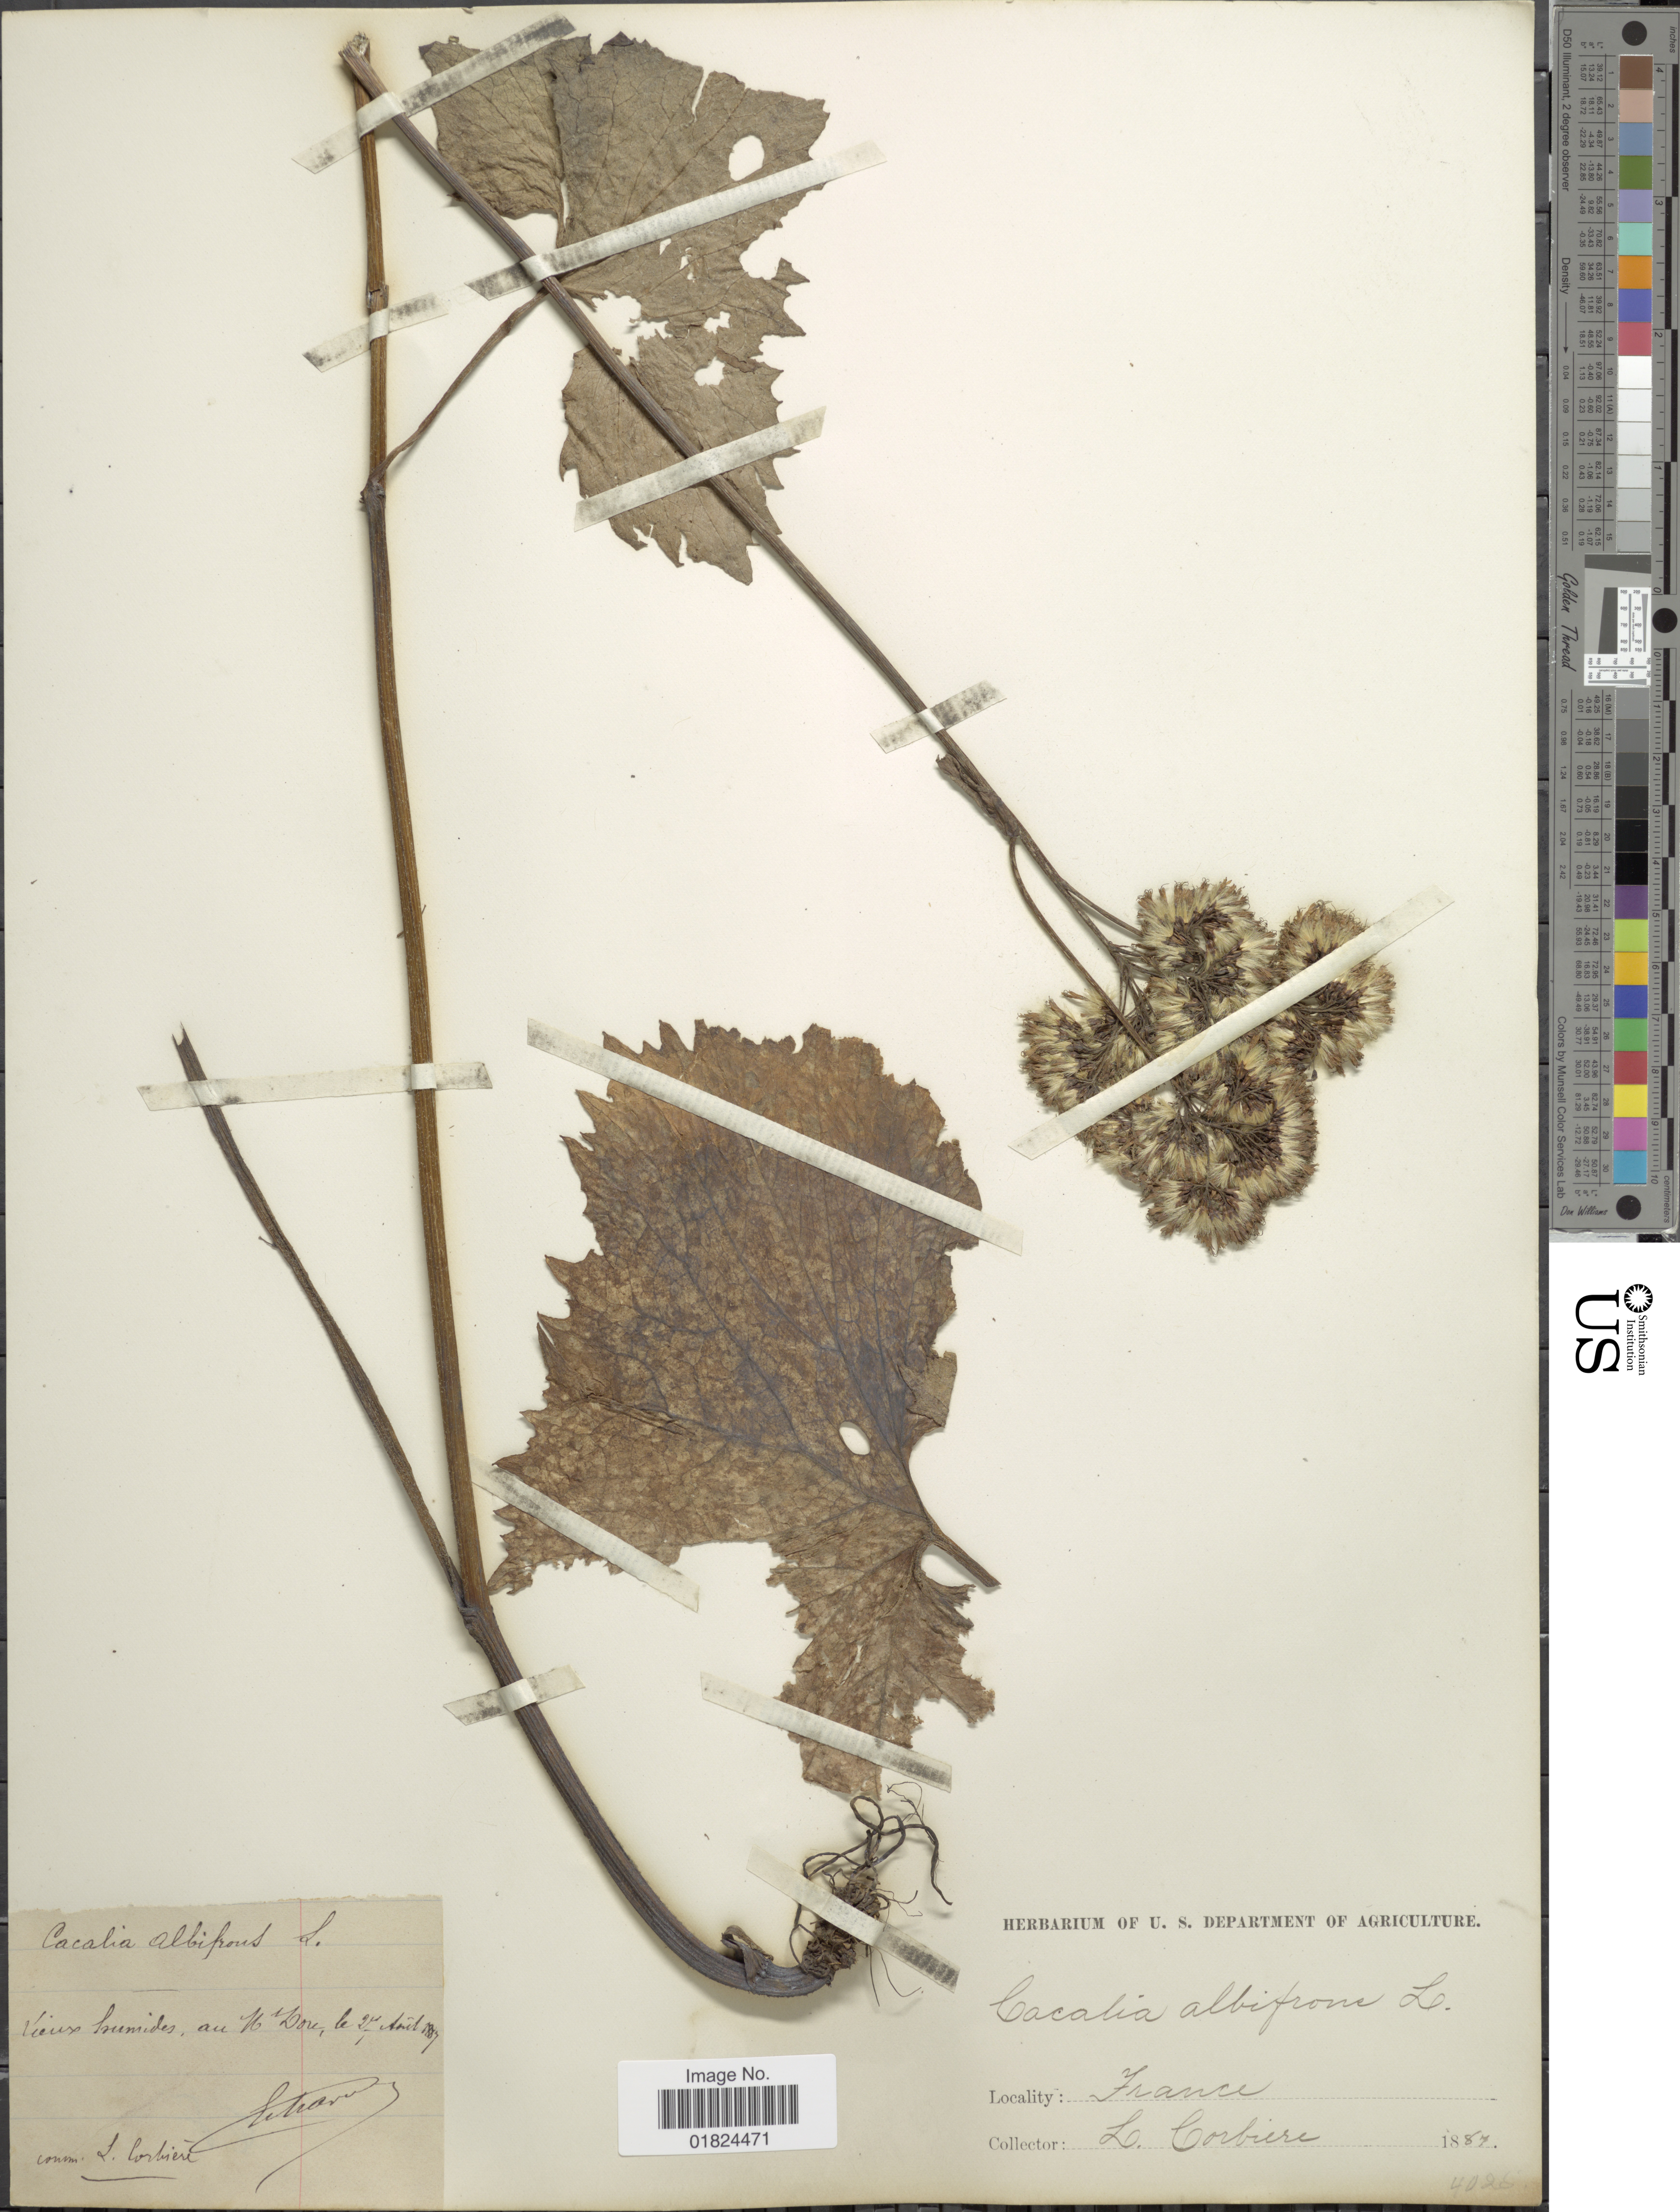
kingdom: Plantae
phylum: Tracheophyta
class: Magnoliopsida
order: Asterales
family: Asteraceae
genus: Adenostyles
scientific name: Adenostyles alliariae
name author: (Gouan) A. Kern.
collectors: L. Corbière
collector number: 4026?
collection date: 1887-08-27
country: France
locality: Lieux humides, au N Dore. [interpreted]